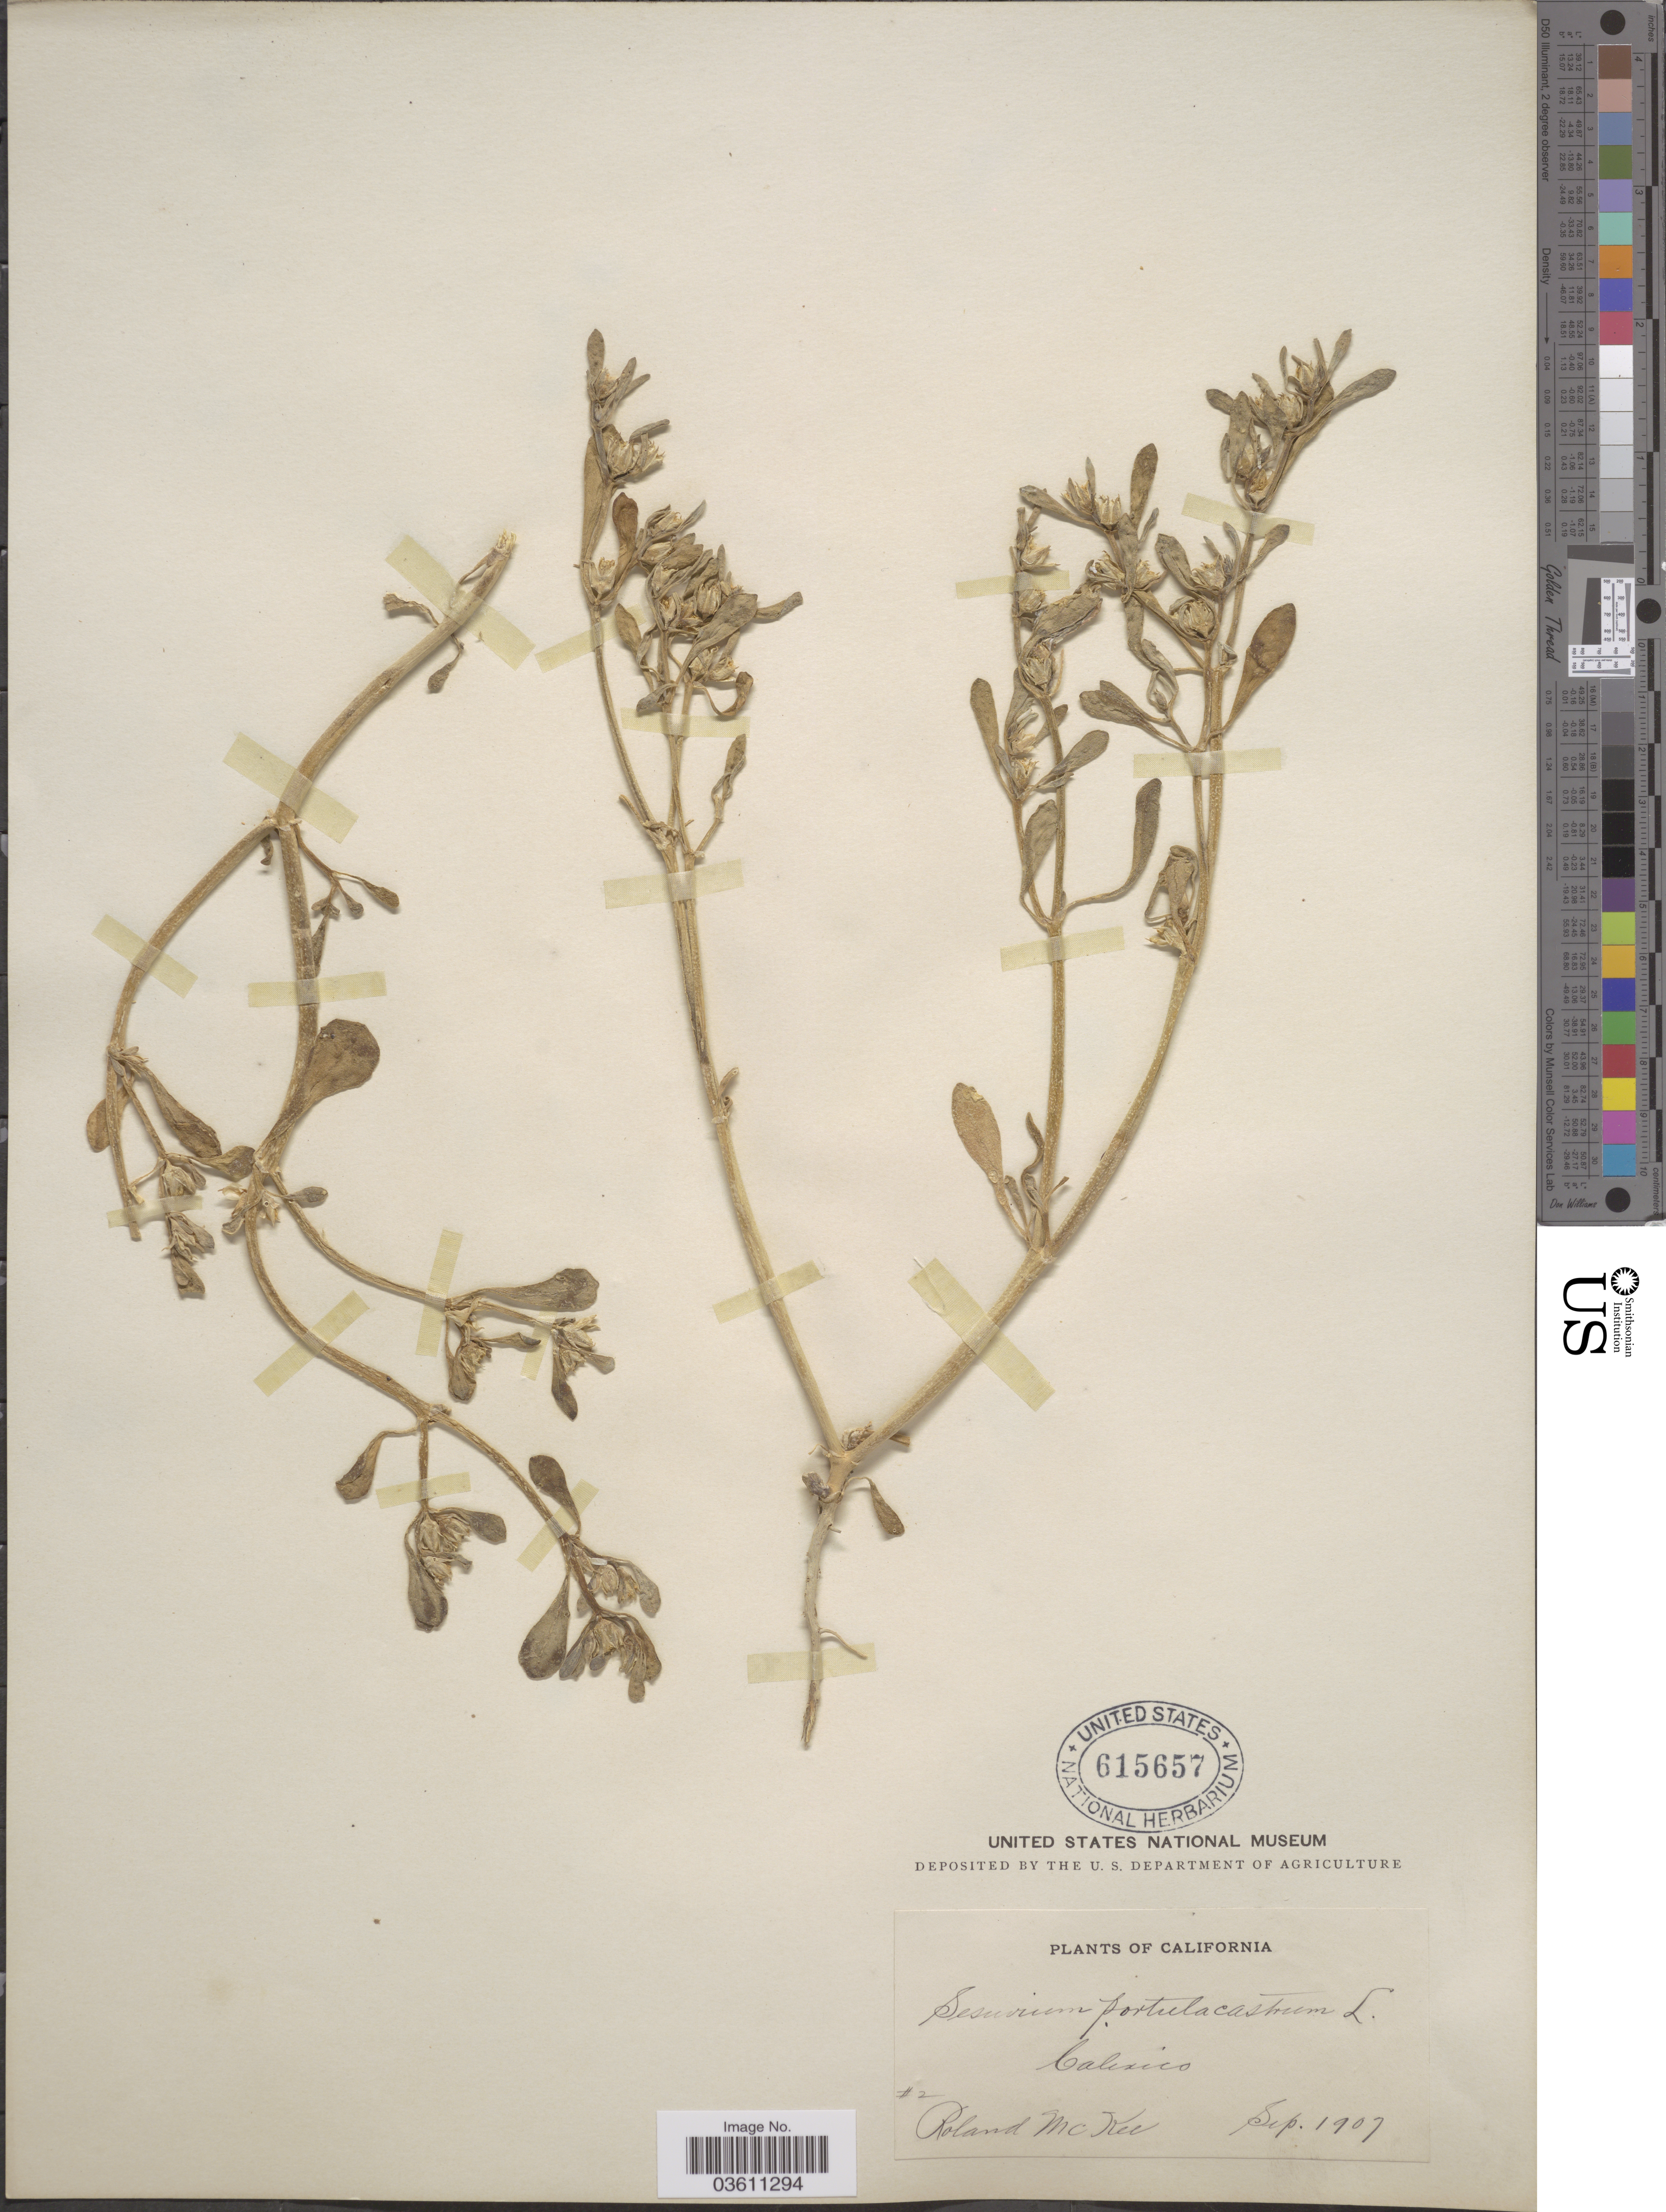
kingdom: Plantae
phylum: Tracheophyta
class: Magnoliopsida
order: Caryophyllales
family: Aizoaceae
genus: Sesuvium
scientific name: Sesuvium revolutifolium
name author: Ortega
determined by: Strong, Mark T., (BOT), Smithsonian Institution - National Museum of Natural History (UNITED STATES)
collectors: R. Mckee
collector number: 2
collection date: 1907-09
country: United States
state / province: California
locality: Calexico.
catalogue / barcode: US 615657